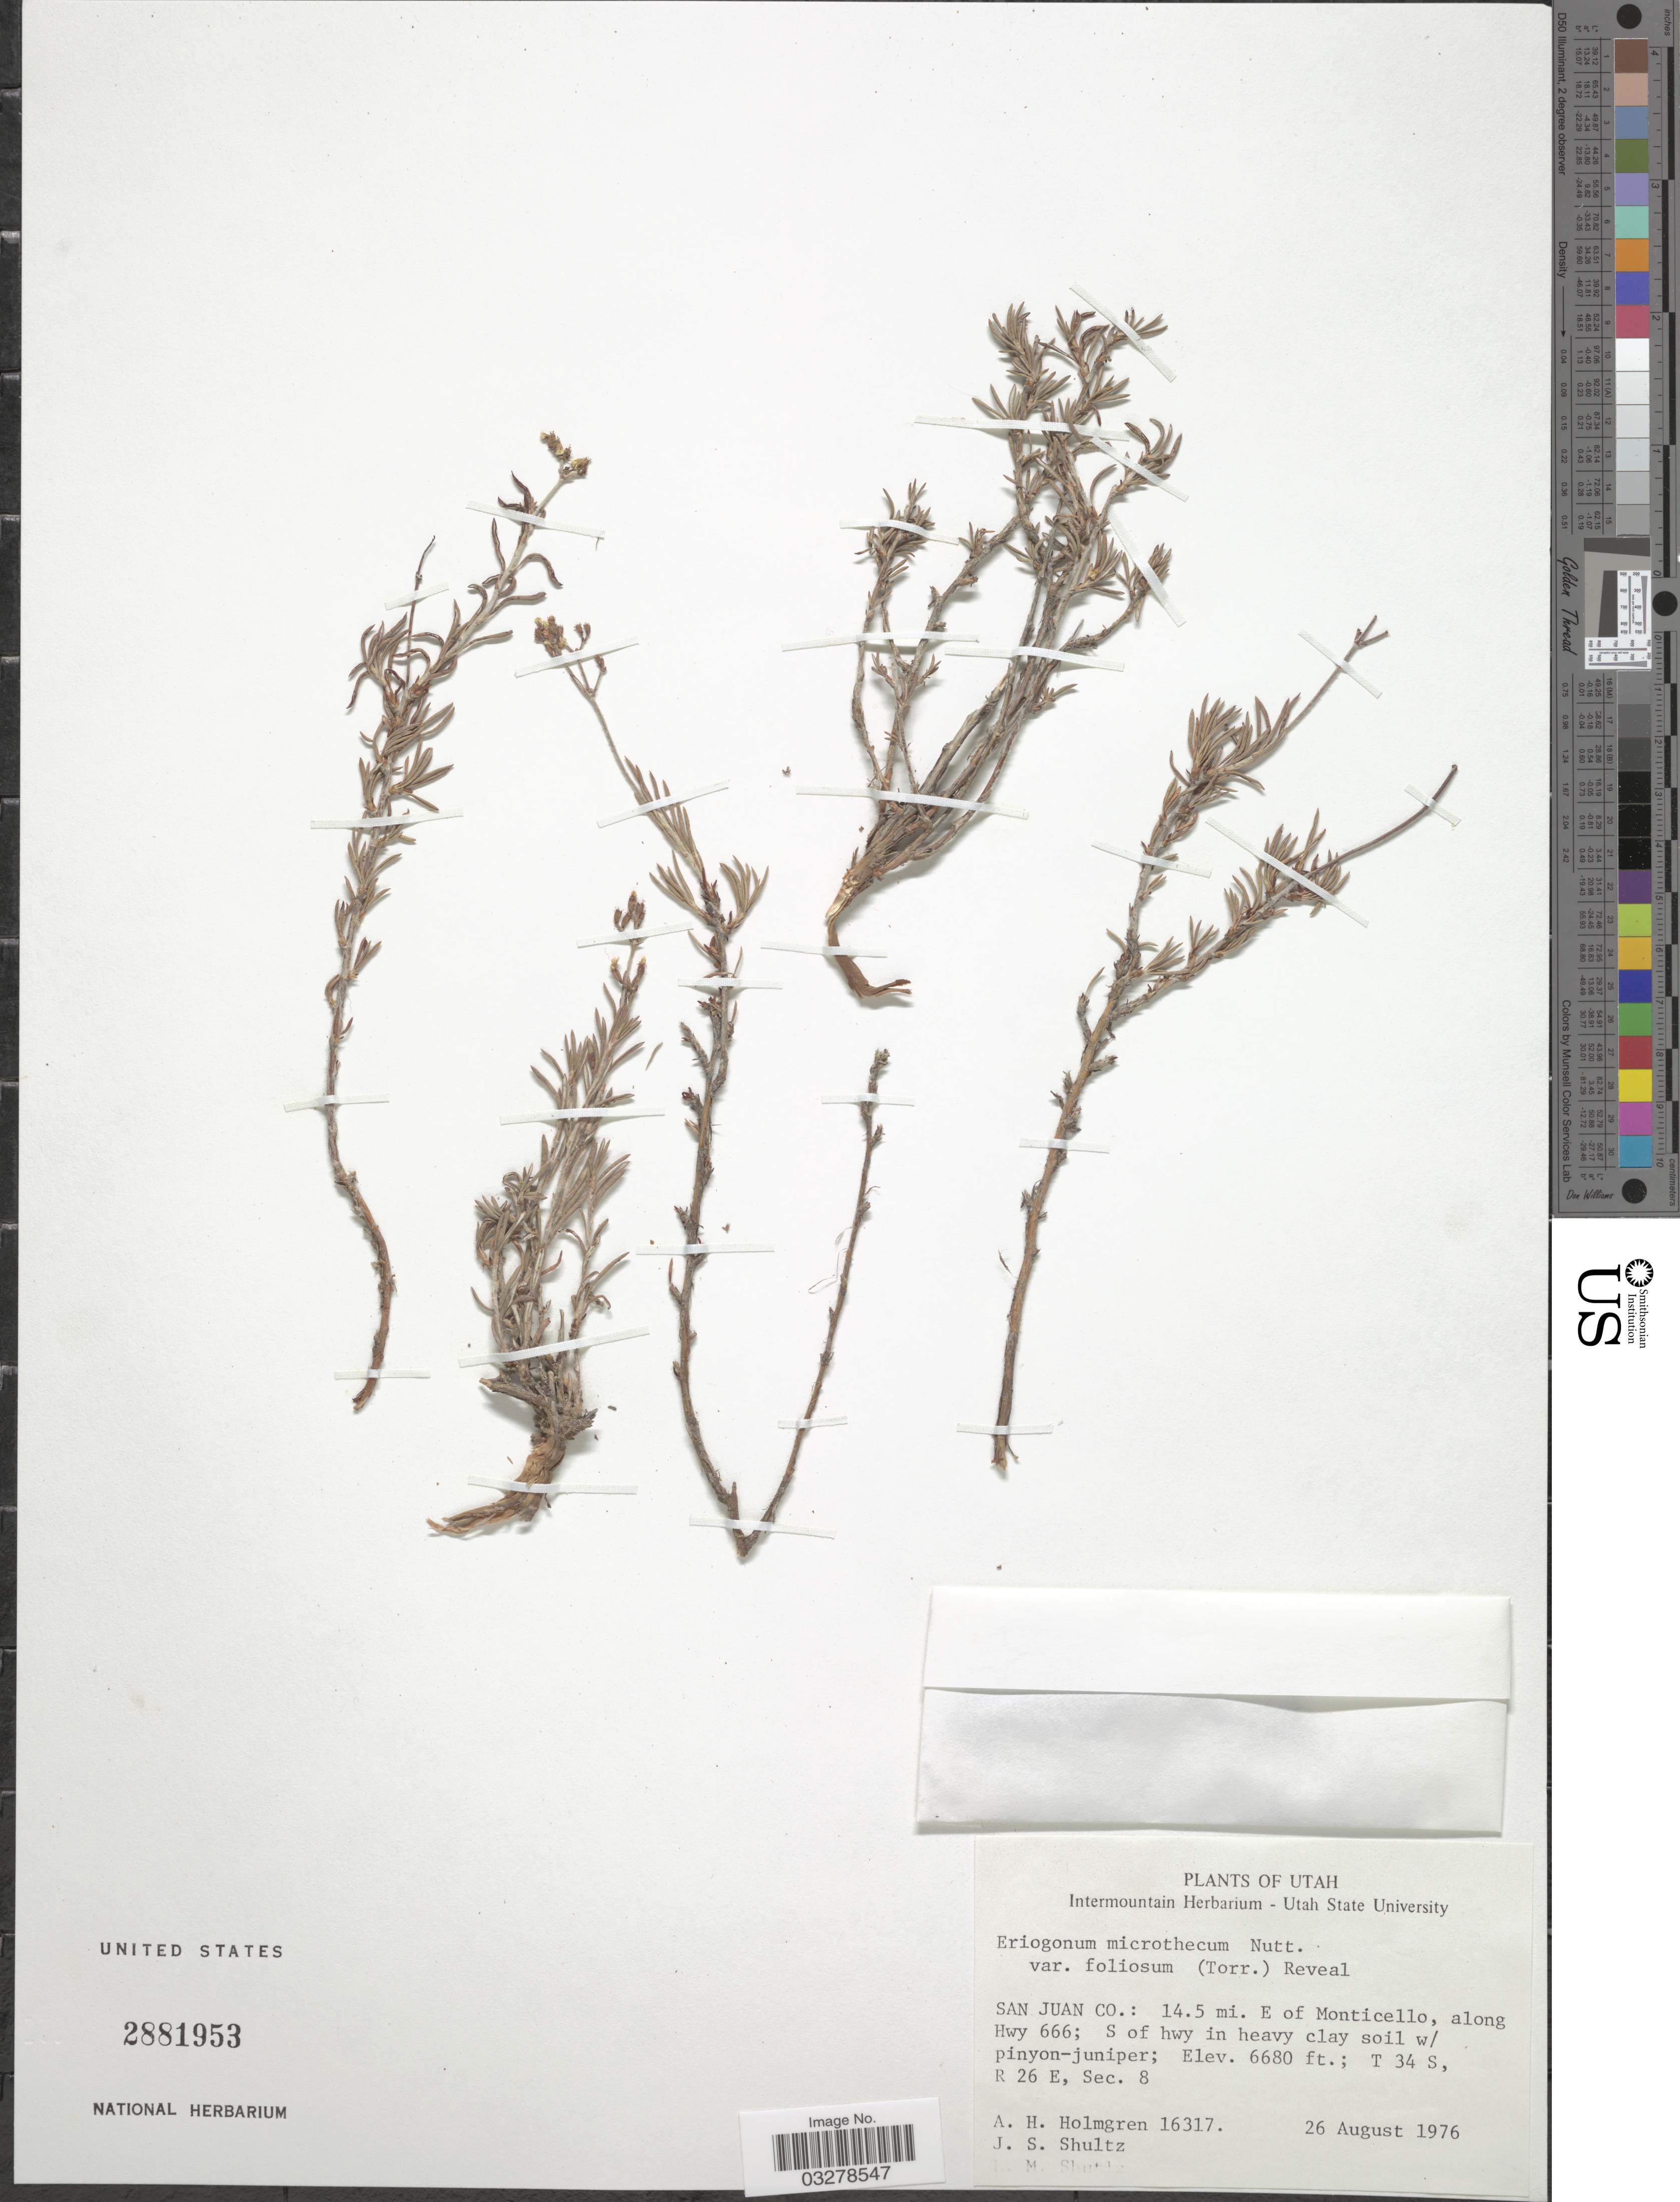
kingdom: Plantae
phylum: Tracheophyta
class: Magnoliopsida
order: Caryophyllales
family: Polygonaceae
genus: Eriogonum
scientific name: Eriogonum microtheca var. foliosum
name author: (Torr. & A. Gray) Reveal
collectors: A. H. Holmgren & J. Shultz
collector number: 16317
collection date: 1976-08-26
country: United States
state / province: Utah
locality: San Juan Co.: 14.5 mi. E of Monticello, along Hwy 666; S of hwy in heavy clay soil w/pinyon-juniper; T 34 S, R 26 E, Sec. 8.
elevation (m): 2036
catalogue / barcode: US 2881953